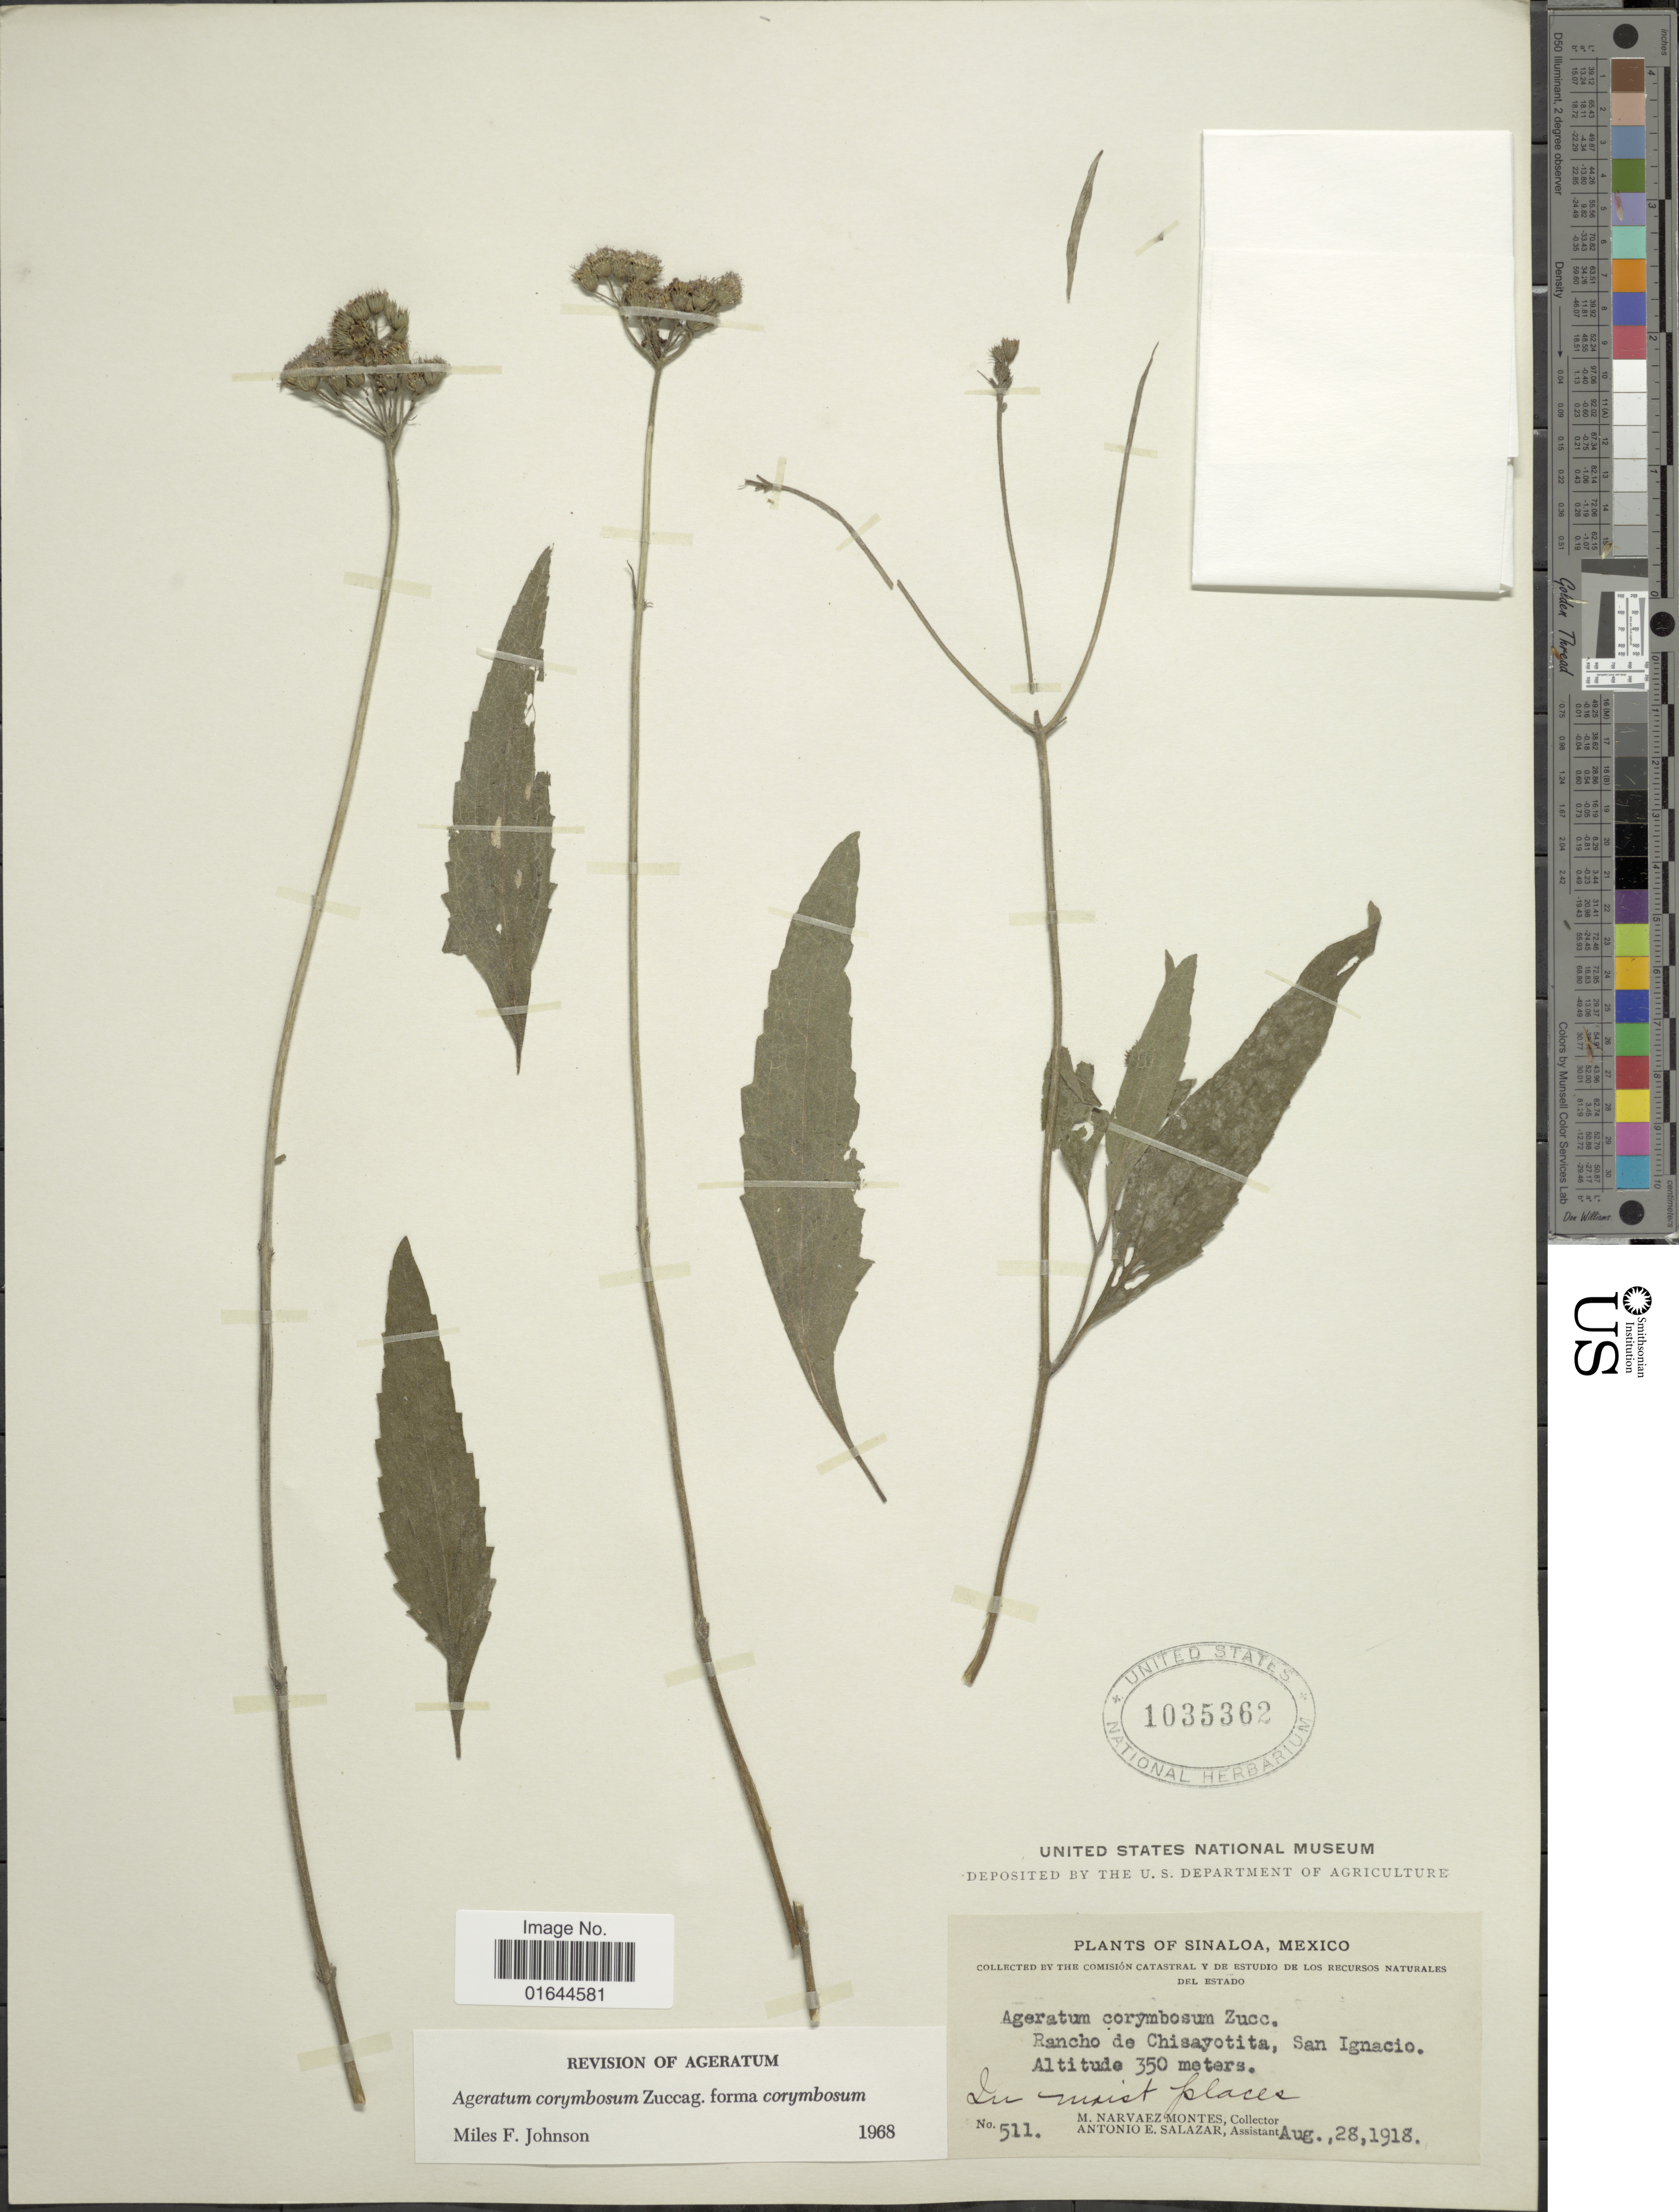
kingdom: Plantae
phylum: Tracheophyta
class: Magnoliopsida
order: Asterales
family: Asteraceae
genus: Ageratum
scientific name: Ageratum corymbosum f. corymbosum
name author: Zuccagni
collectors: M. Narvaez-Montes & A. E. Salazar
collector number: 511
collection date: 1918-08-28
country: Mexico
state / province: Sinaloa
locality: Sinaloa, Mexico, Rancho de Chisayotita, San Ignacio.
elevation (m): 350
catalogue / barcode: US 1035362